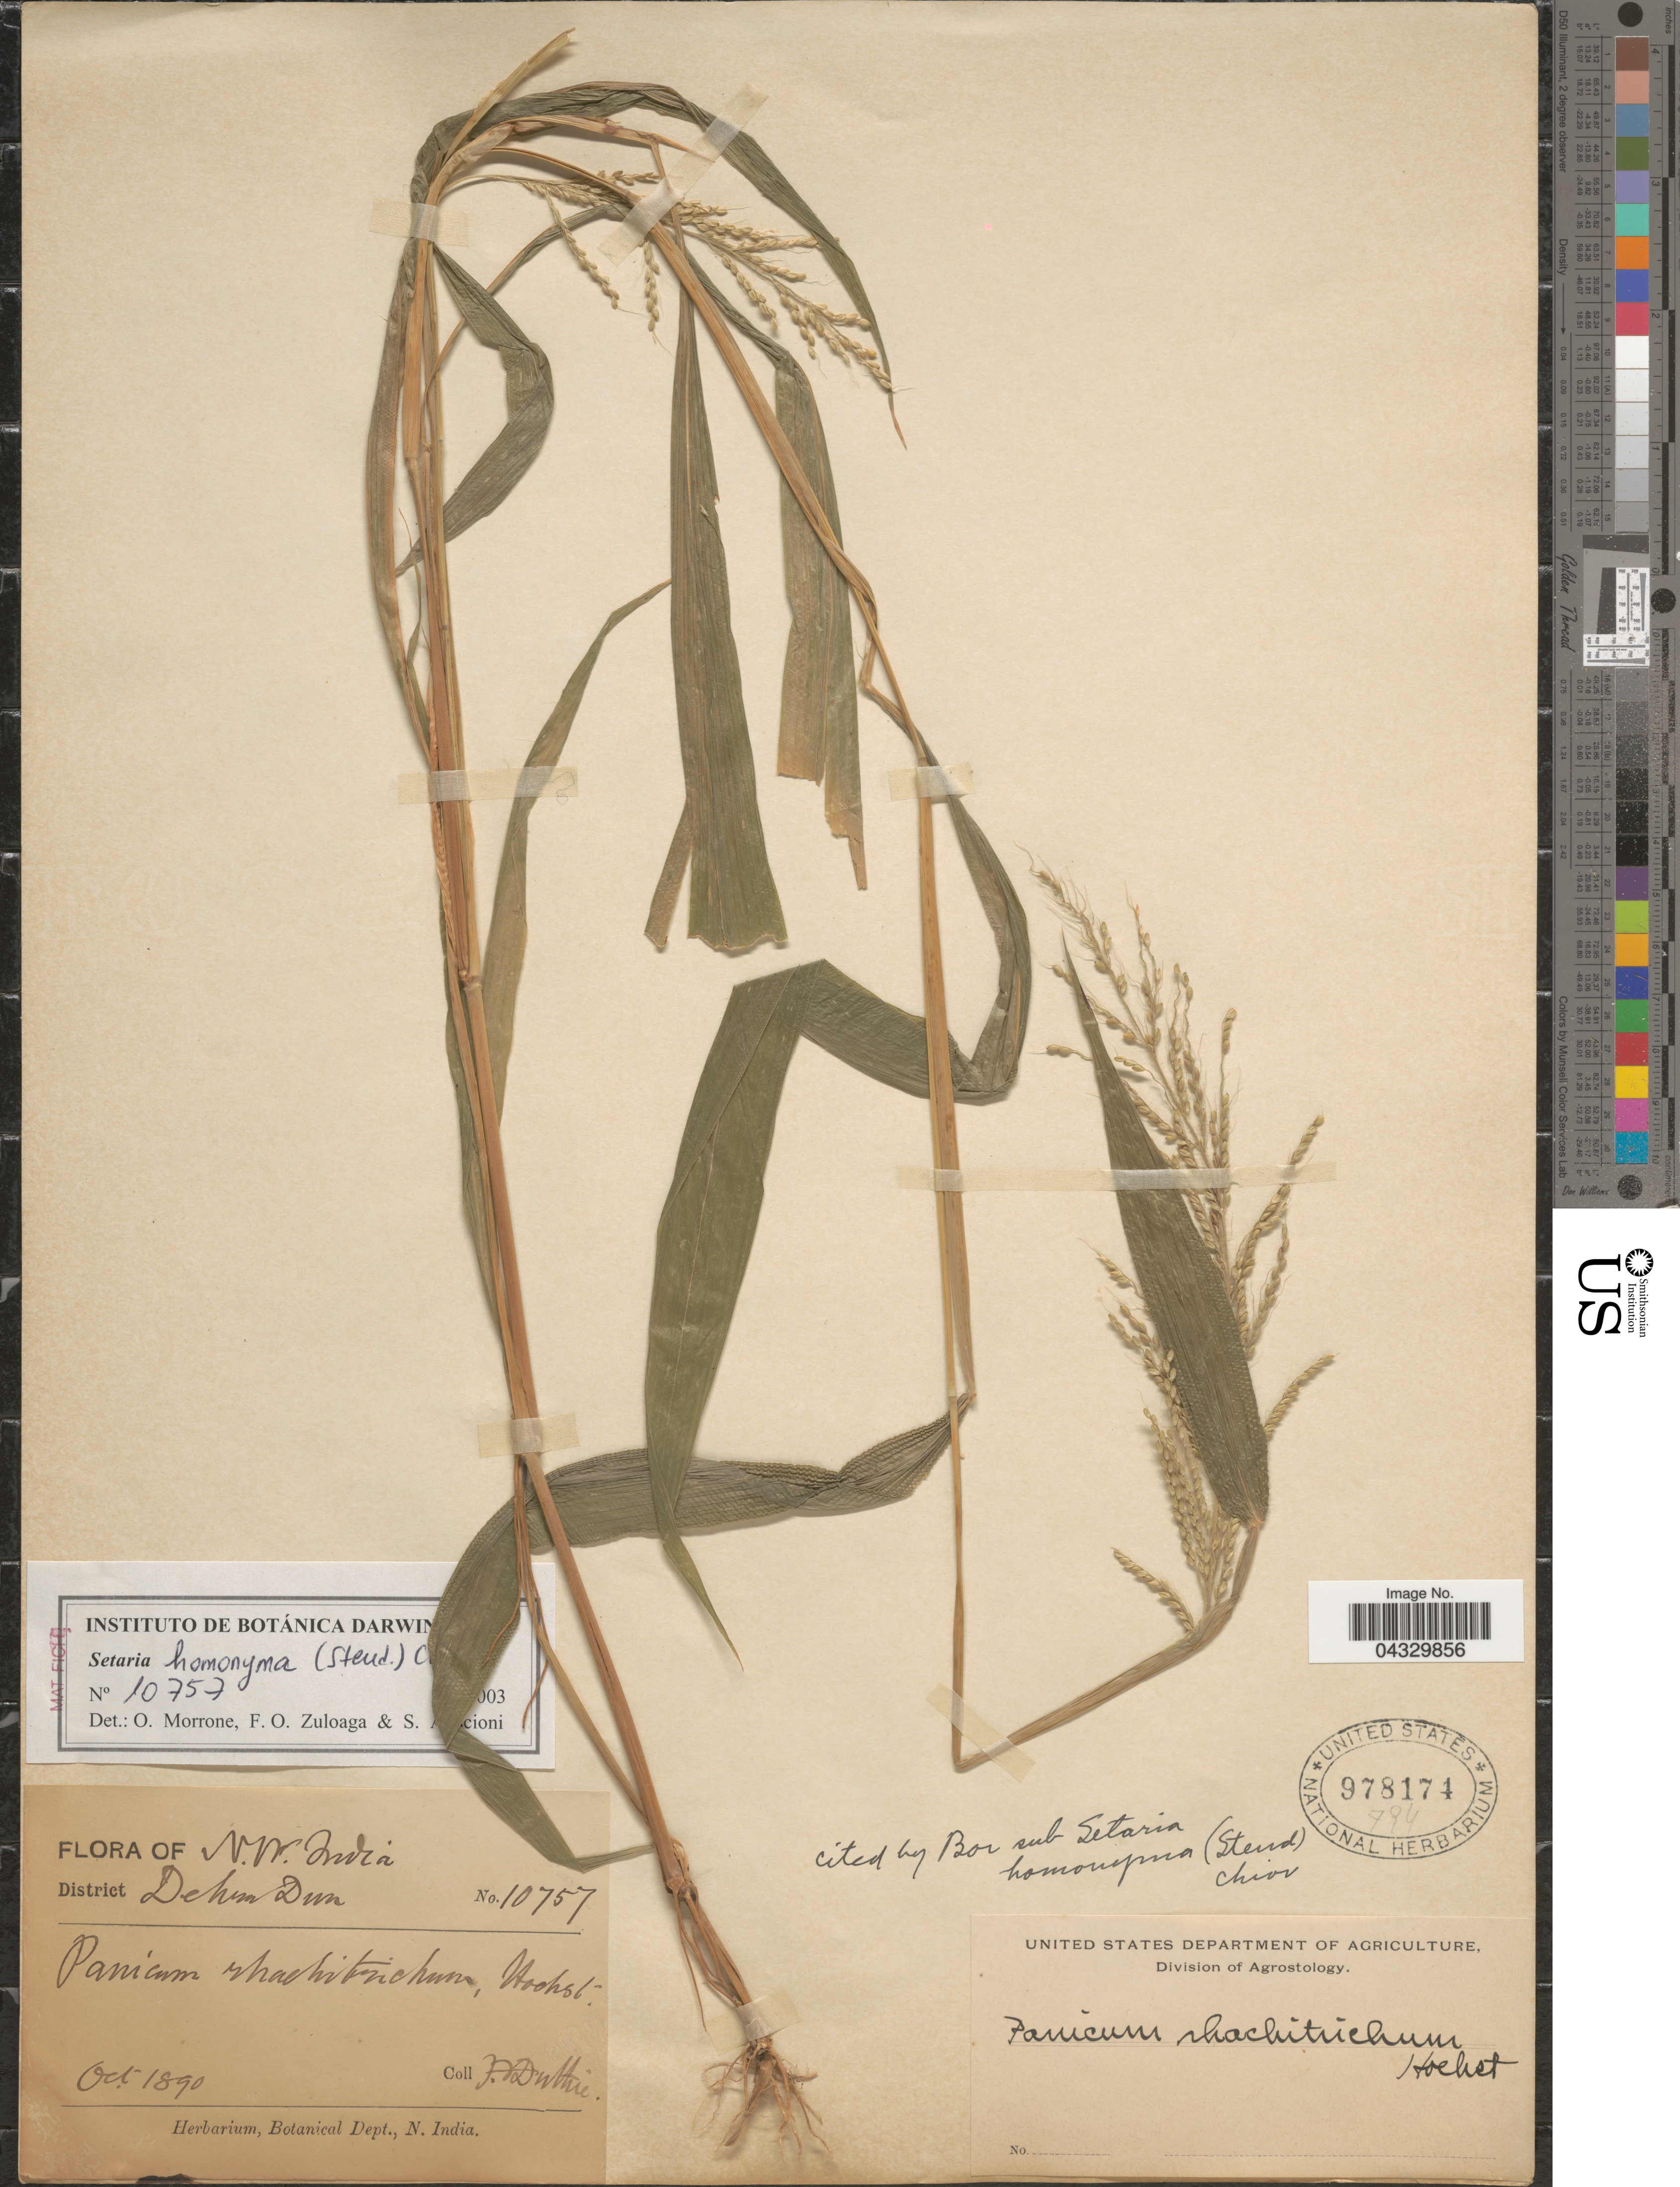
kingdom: Plantae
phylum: Tracheophyta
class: Liliopsida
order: Poales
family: Poaceae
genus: Setaria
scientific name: Setaria homonyma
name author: (Steud.) Chiov.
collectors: J. F. Duthie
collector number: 10757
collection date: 1890-10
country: India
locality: N.W. India. District Dehra Dun.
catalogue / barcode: US 978174